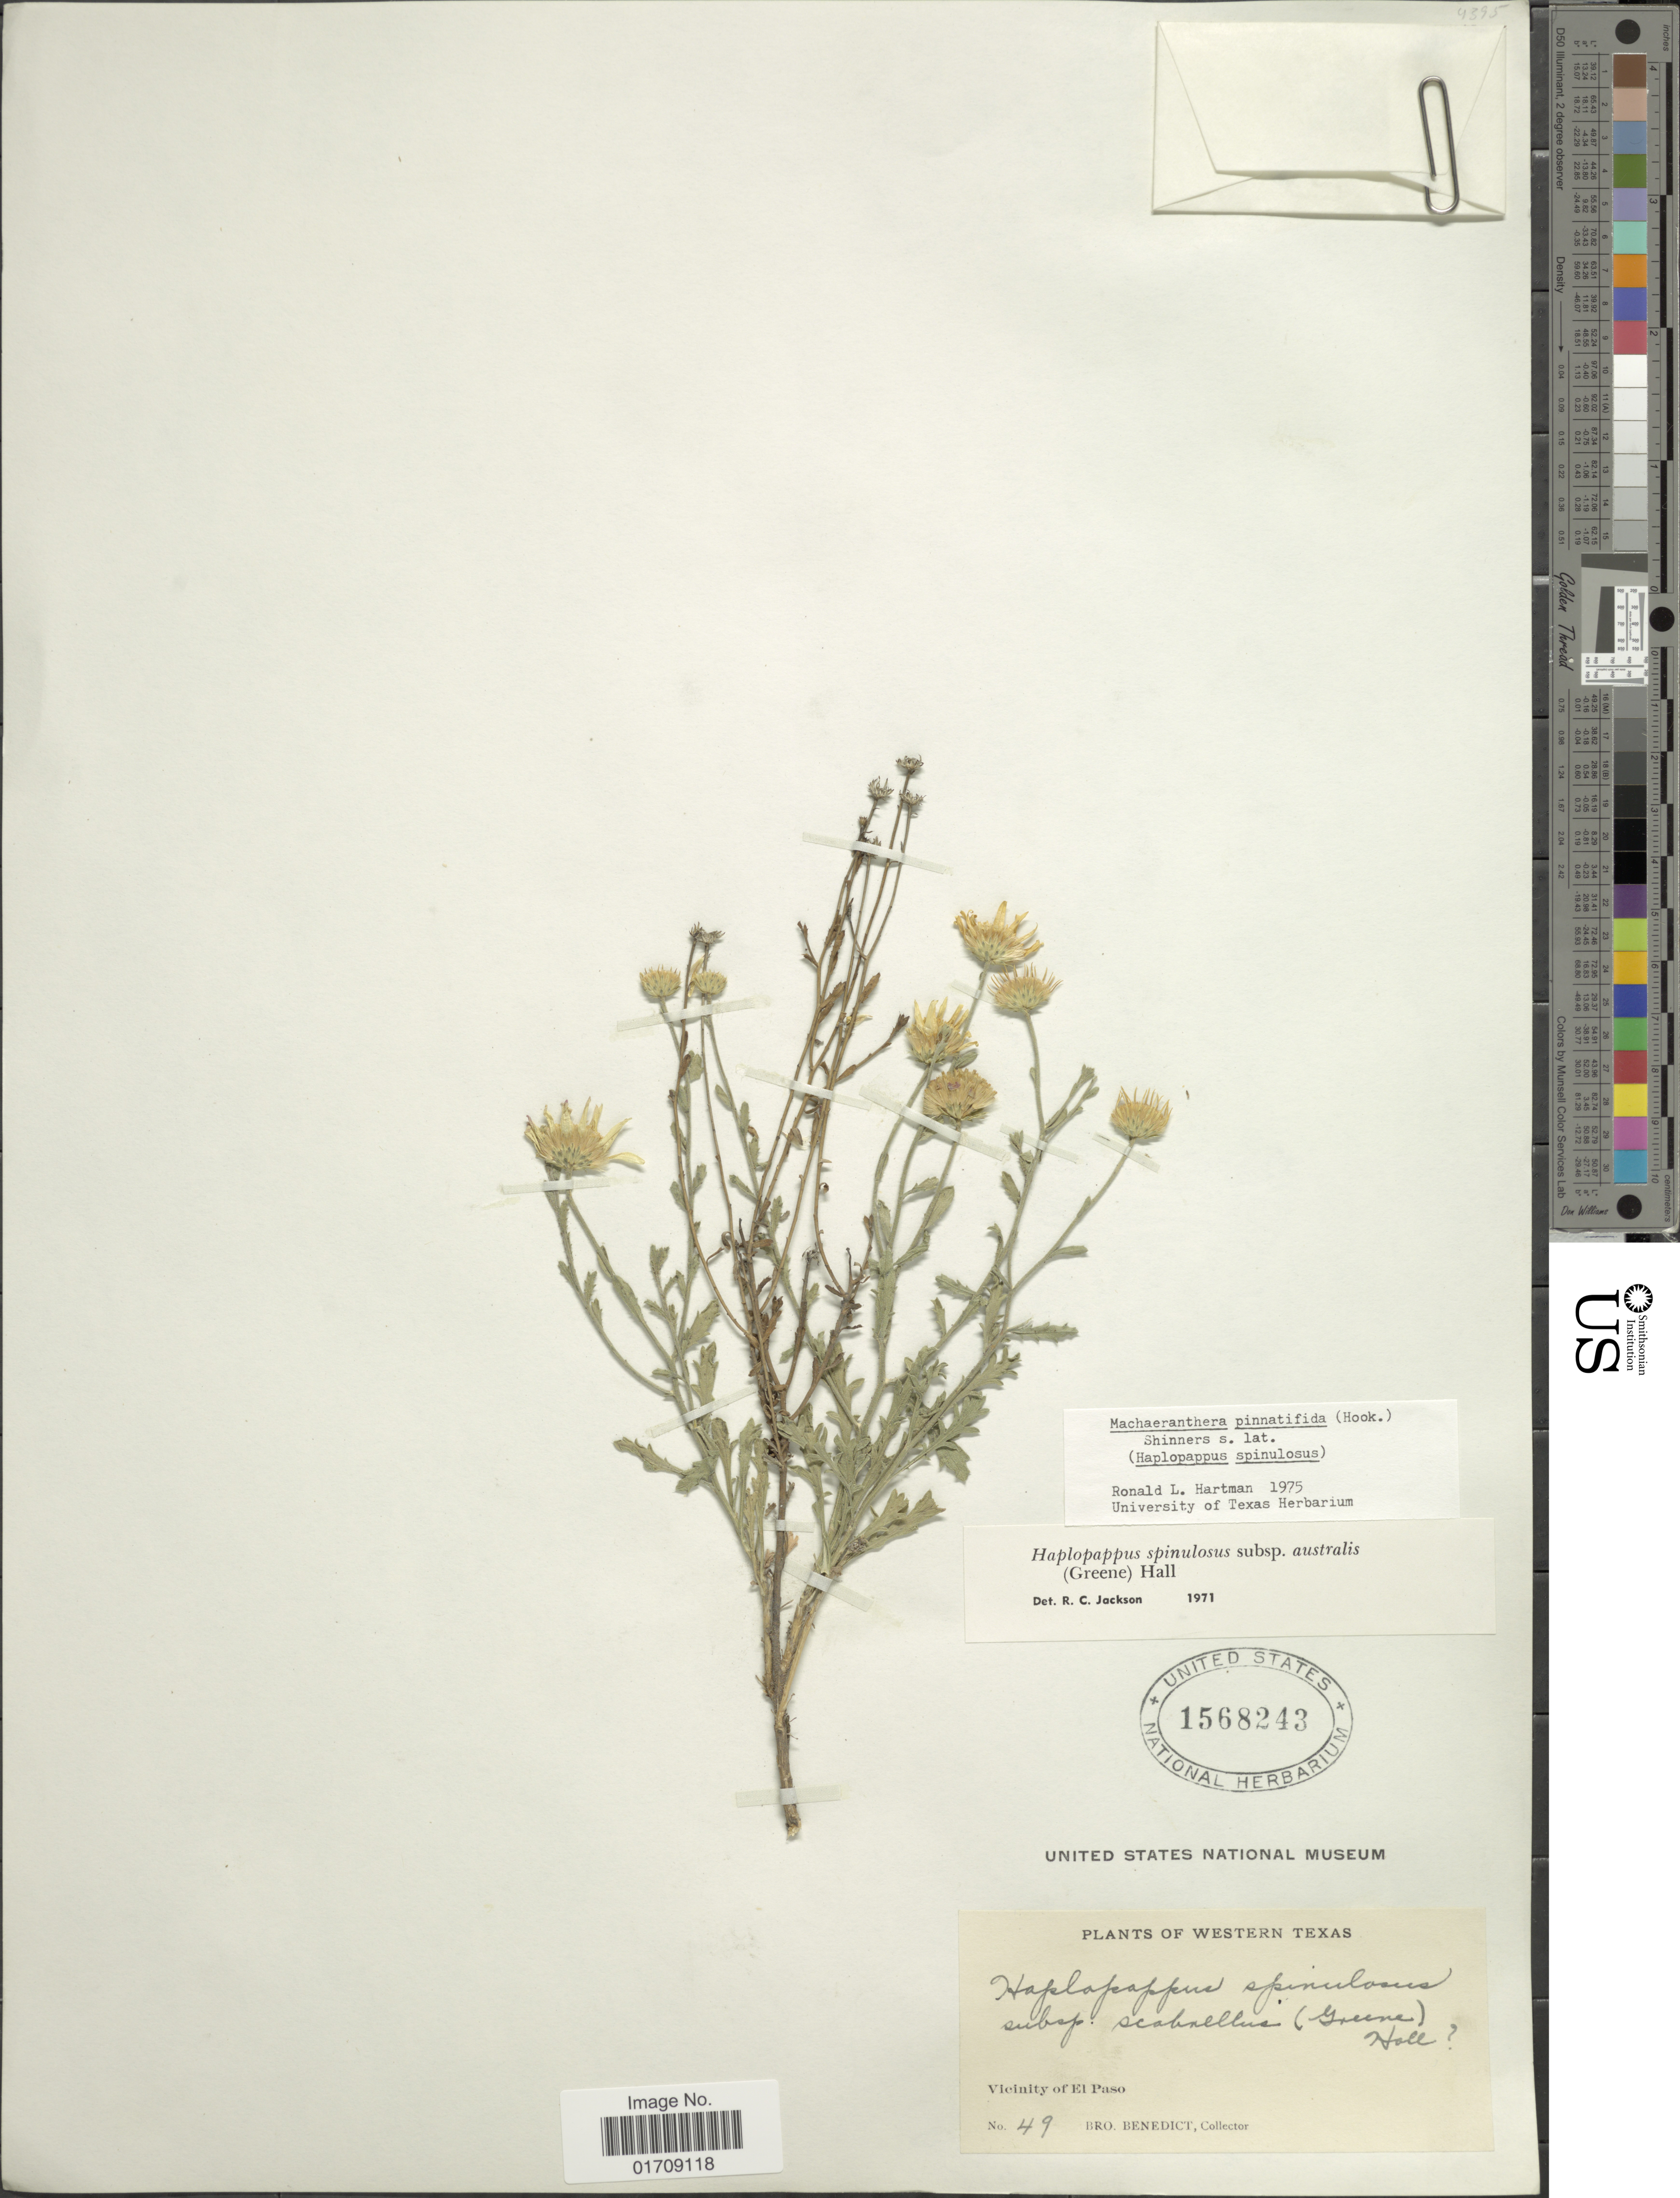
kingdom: Plantae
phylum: Tracheophyta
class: Magnoliopsida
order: Asterales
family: Asteraceae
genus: Machaeranthera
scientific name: Machaeranthera pinnatifida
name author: (Hook.) Shinners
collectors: B. Ayers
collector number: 49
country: United States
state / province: Texas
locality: Western Texas, Vicinity of El Paso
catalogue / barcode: US 1568243